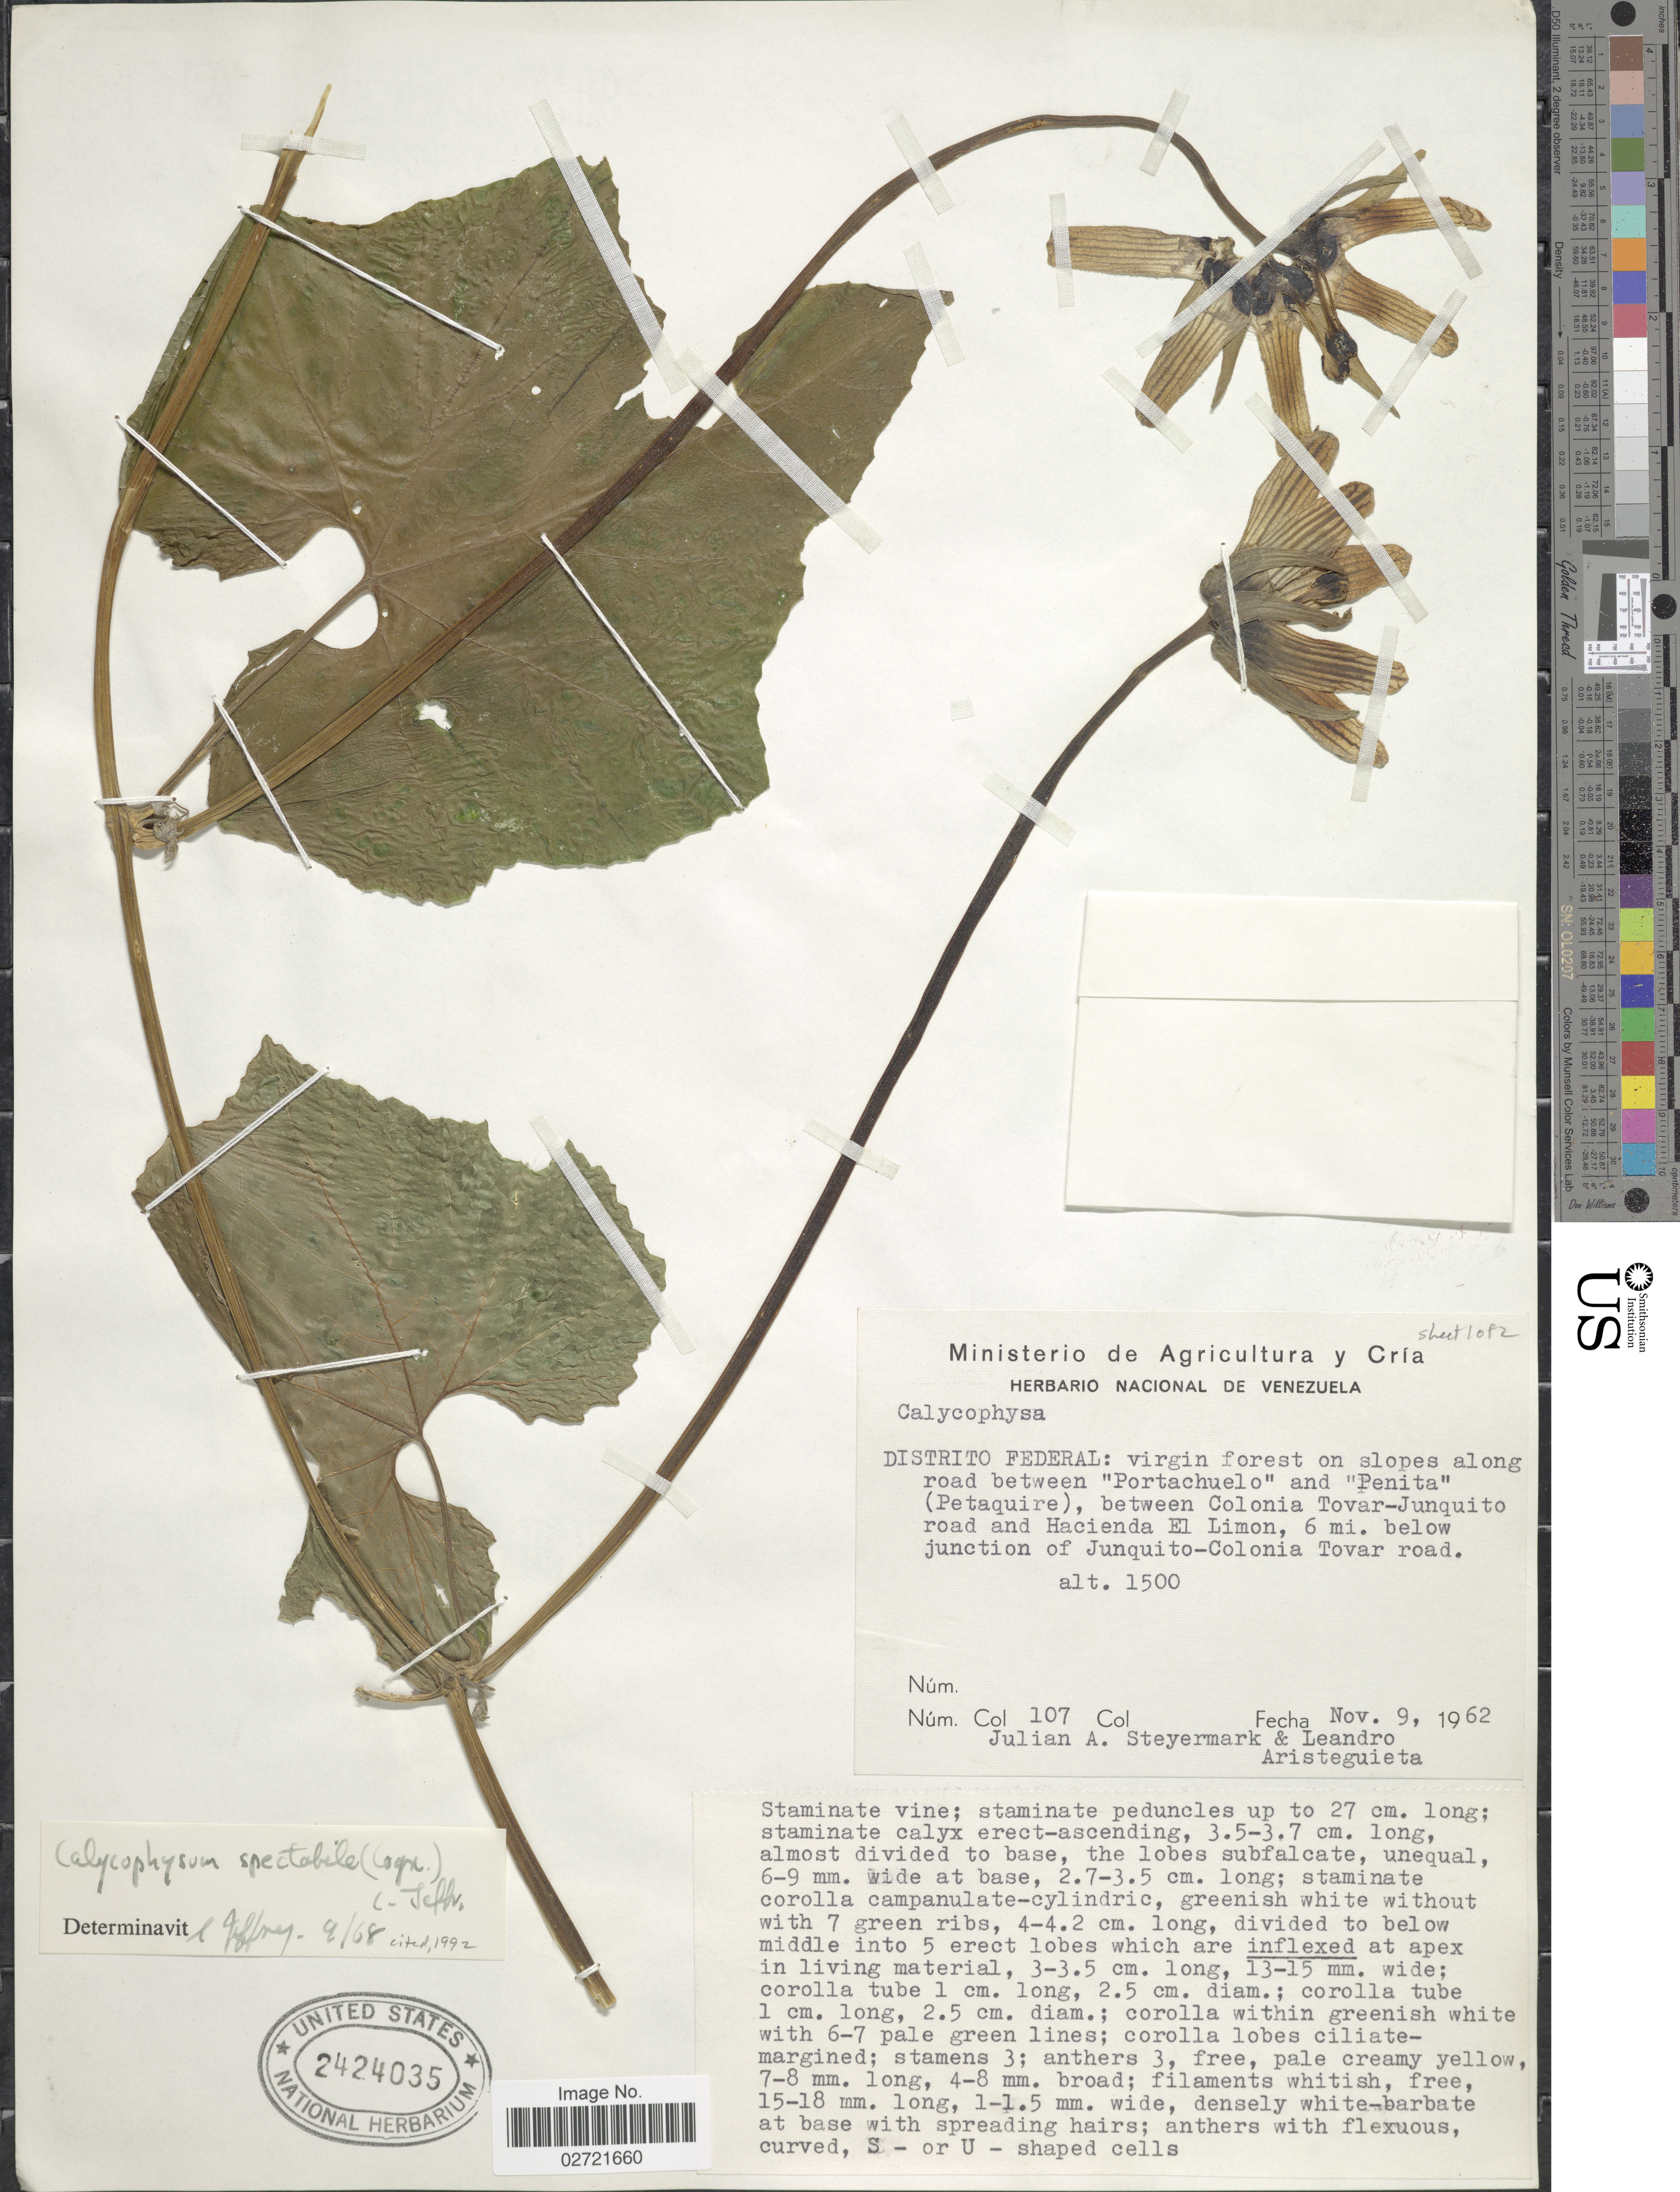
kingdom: Plantae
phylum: Tracheophyta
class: Magnoliopsida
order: Cucurbitales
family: Cucurbitaceae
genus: Calycophysum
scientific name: Calycophysum spectabile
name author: (Cogn.) C. Jeffrey & Trujillo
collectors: J. Steyermark & L. Aristeguieta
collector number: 107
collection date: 1962-11-09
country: Venezuela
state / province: Distrito Federal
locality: Distrito Federal: virgin forest on slopes along road between "Portachuelo" and "Penita" (Petaquire) between Colonia Tovar-Junquito road and Hacienda El Limon, 6 mi. below junction of Junquito-Colonia Tovar road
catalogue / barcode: US 2424035